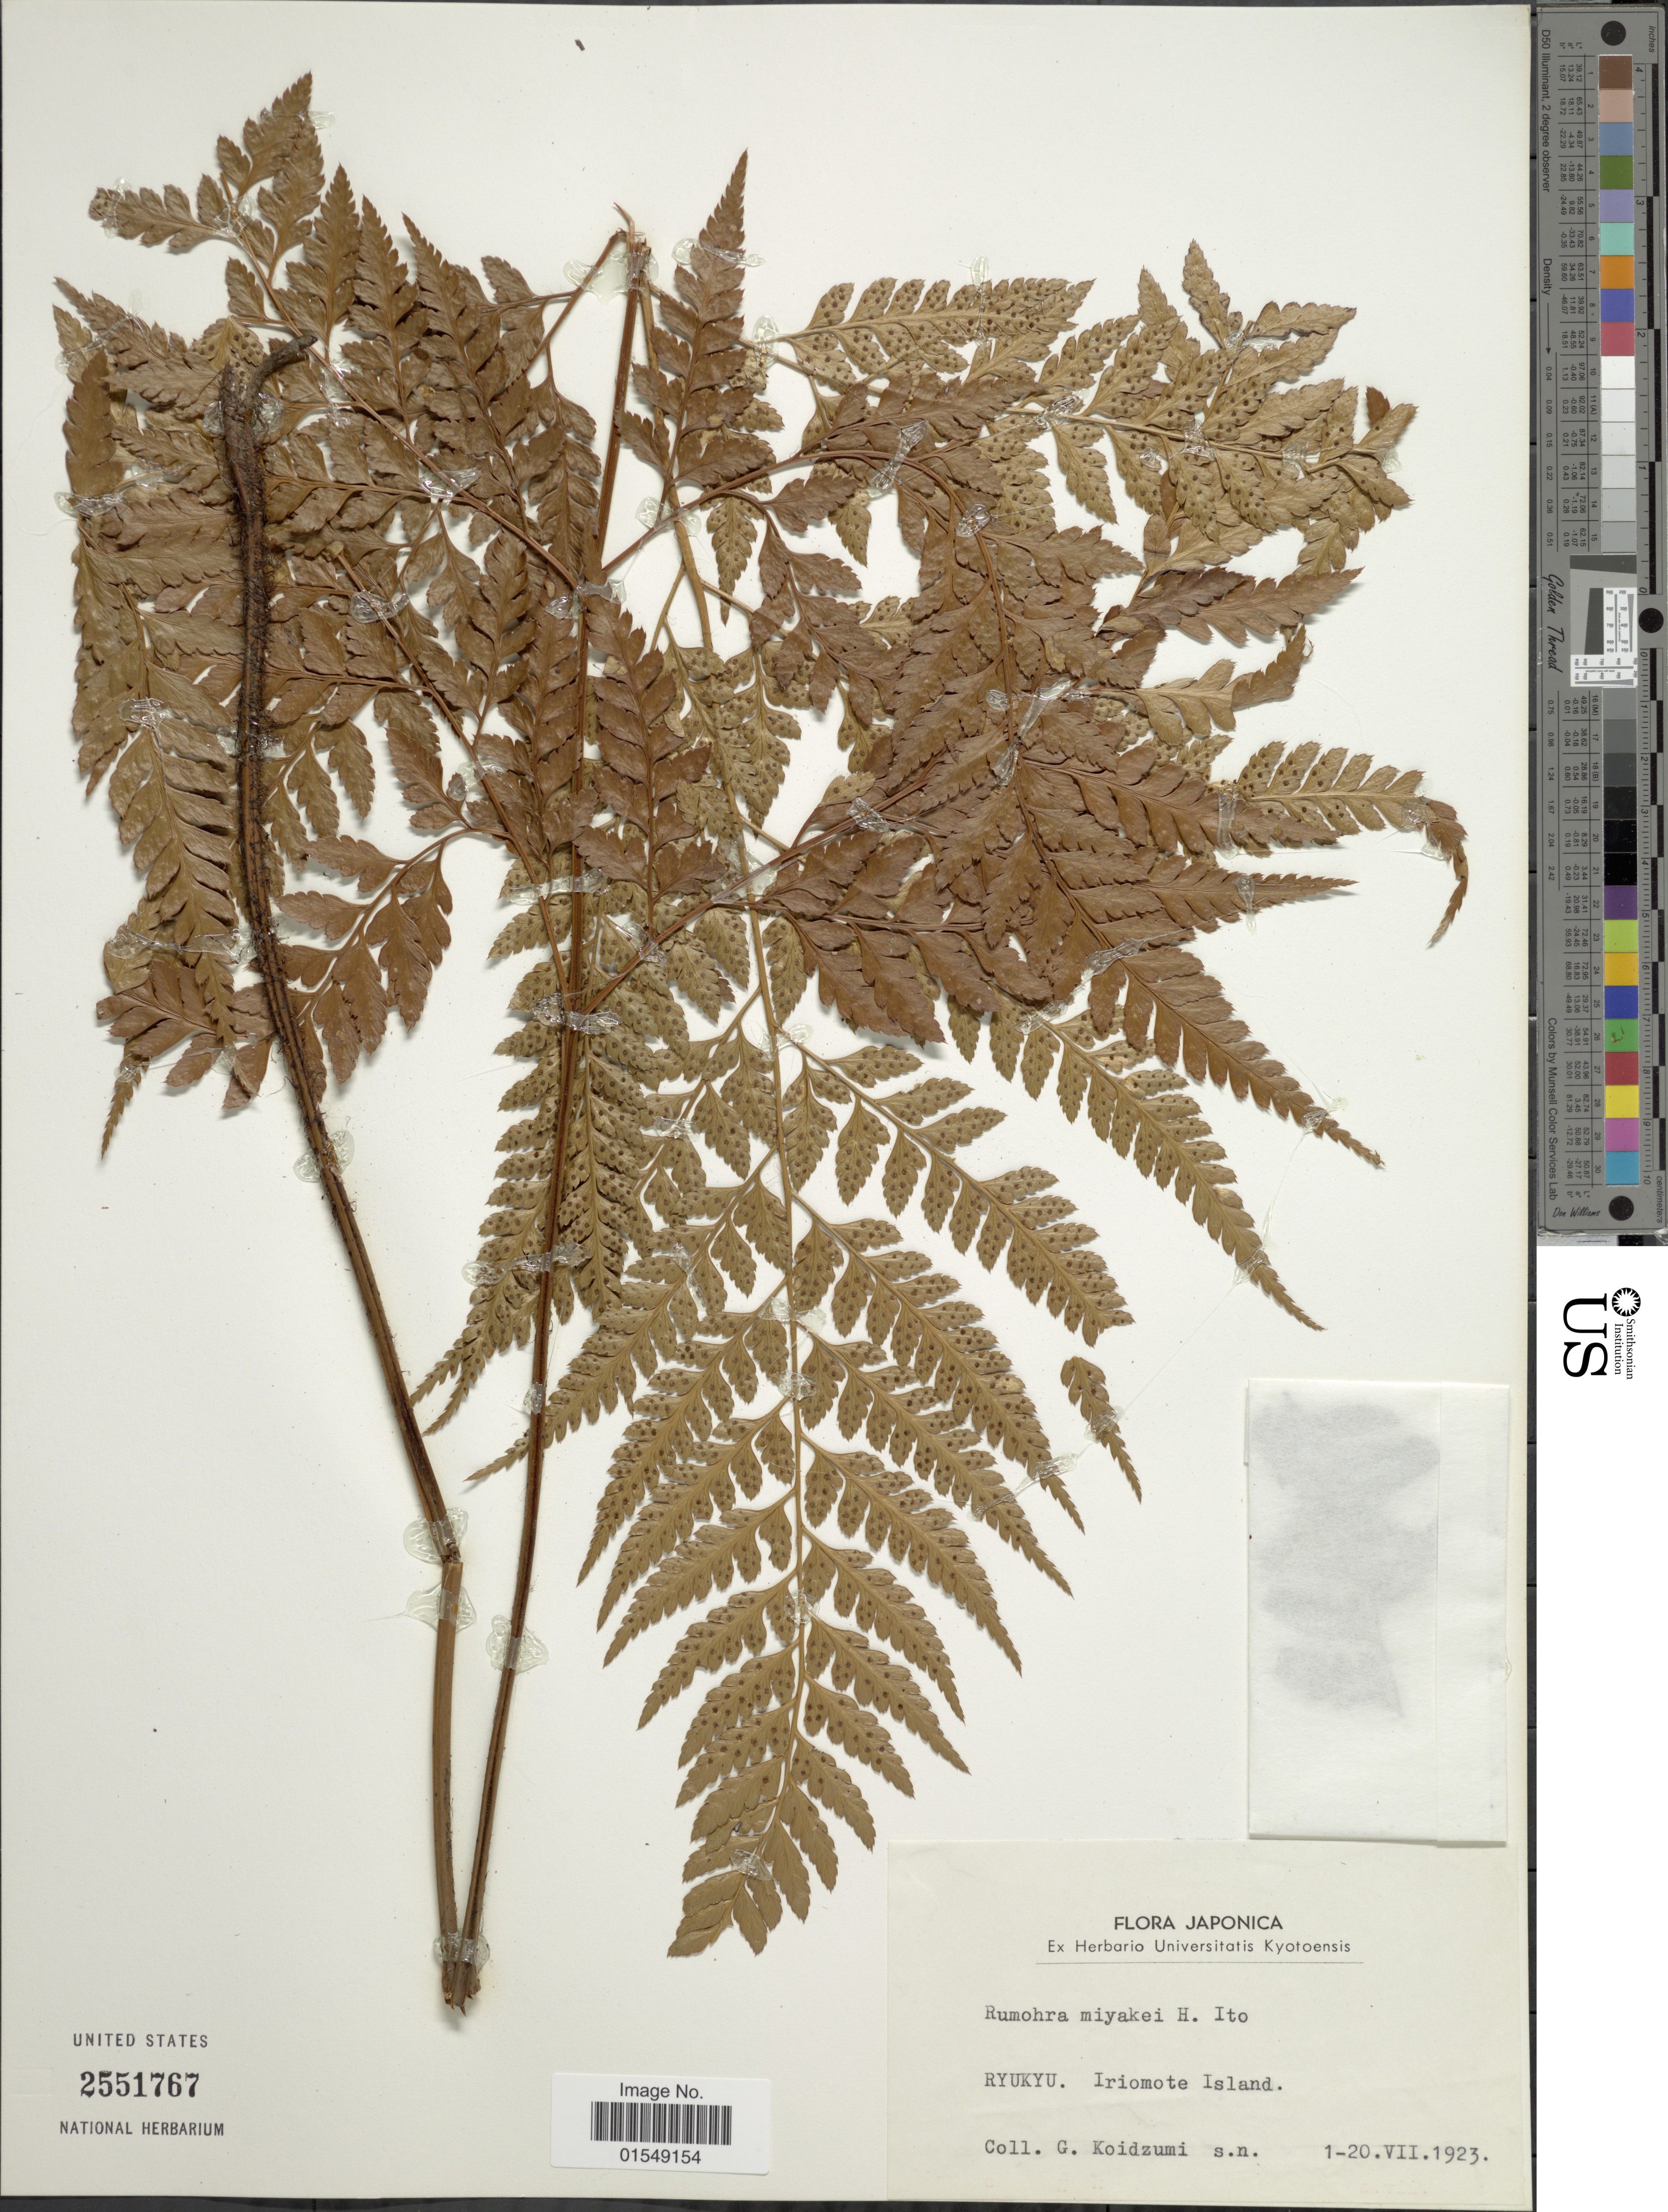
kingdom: Plantae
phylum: Tracheophyta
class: Polypodiopsida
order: Polypodiales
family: Dryopteridaceae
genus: Arachniodes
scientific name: Arachniodes miyakei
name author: (H. Itô) Shimura ex Nakaike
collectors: G. Koidzumi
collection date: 1923-07-01/1923-07-20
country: Japan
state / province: Okinawa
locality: Ryukyu, Iriomote Island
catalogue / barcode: US 2551767